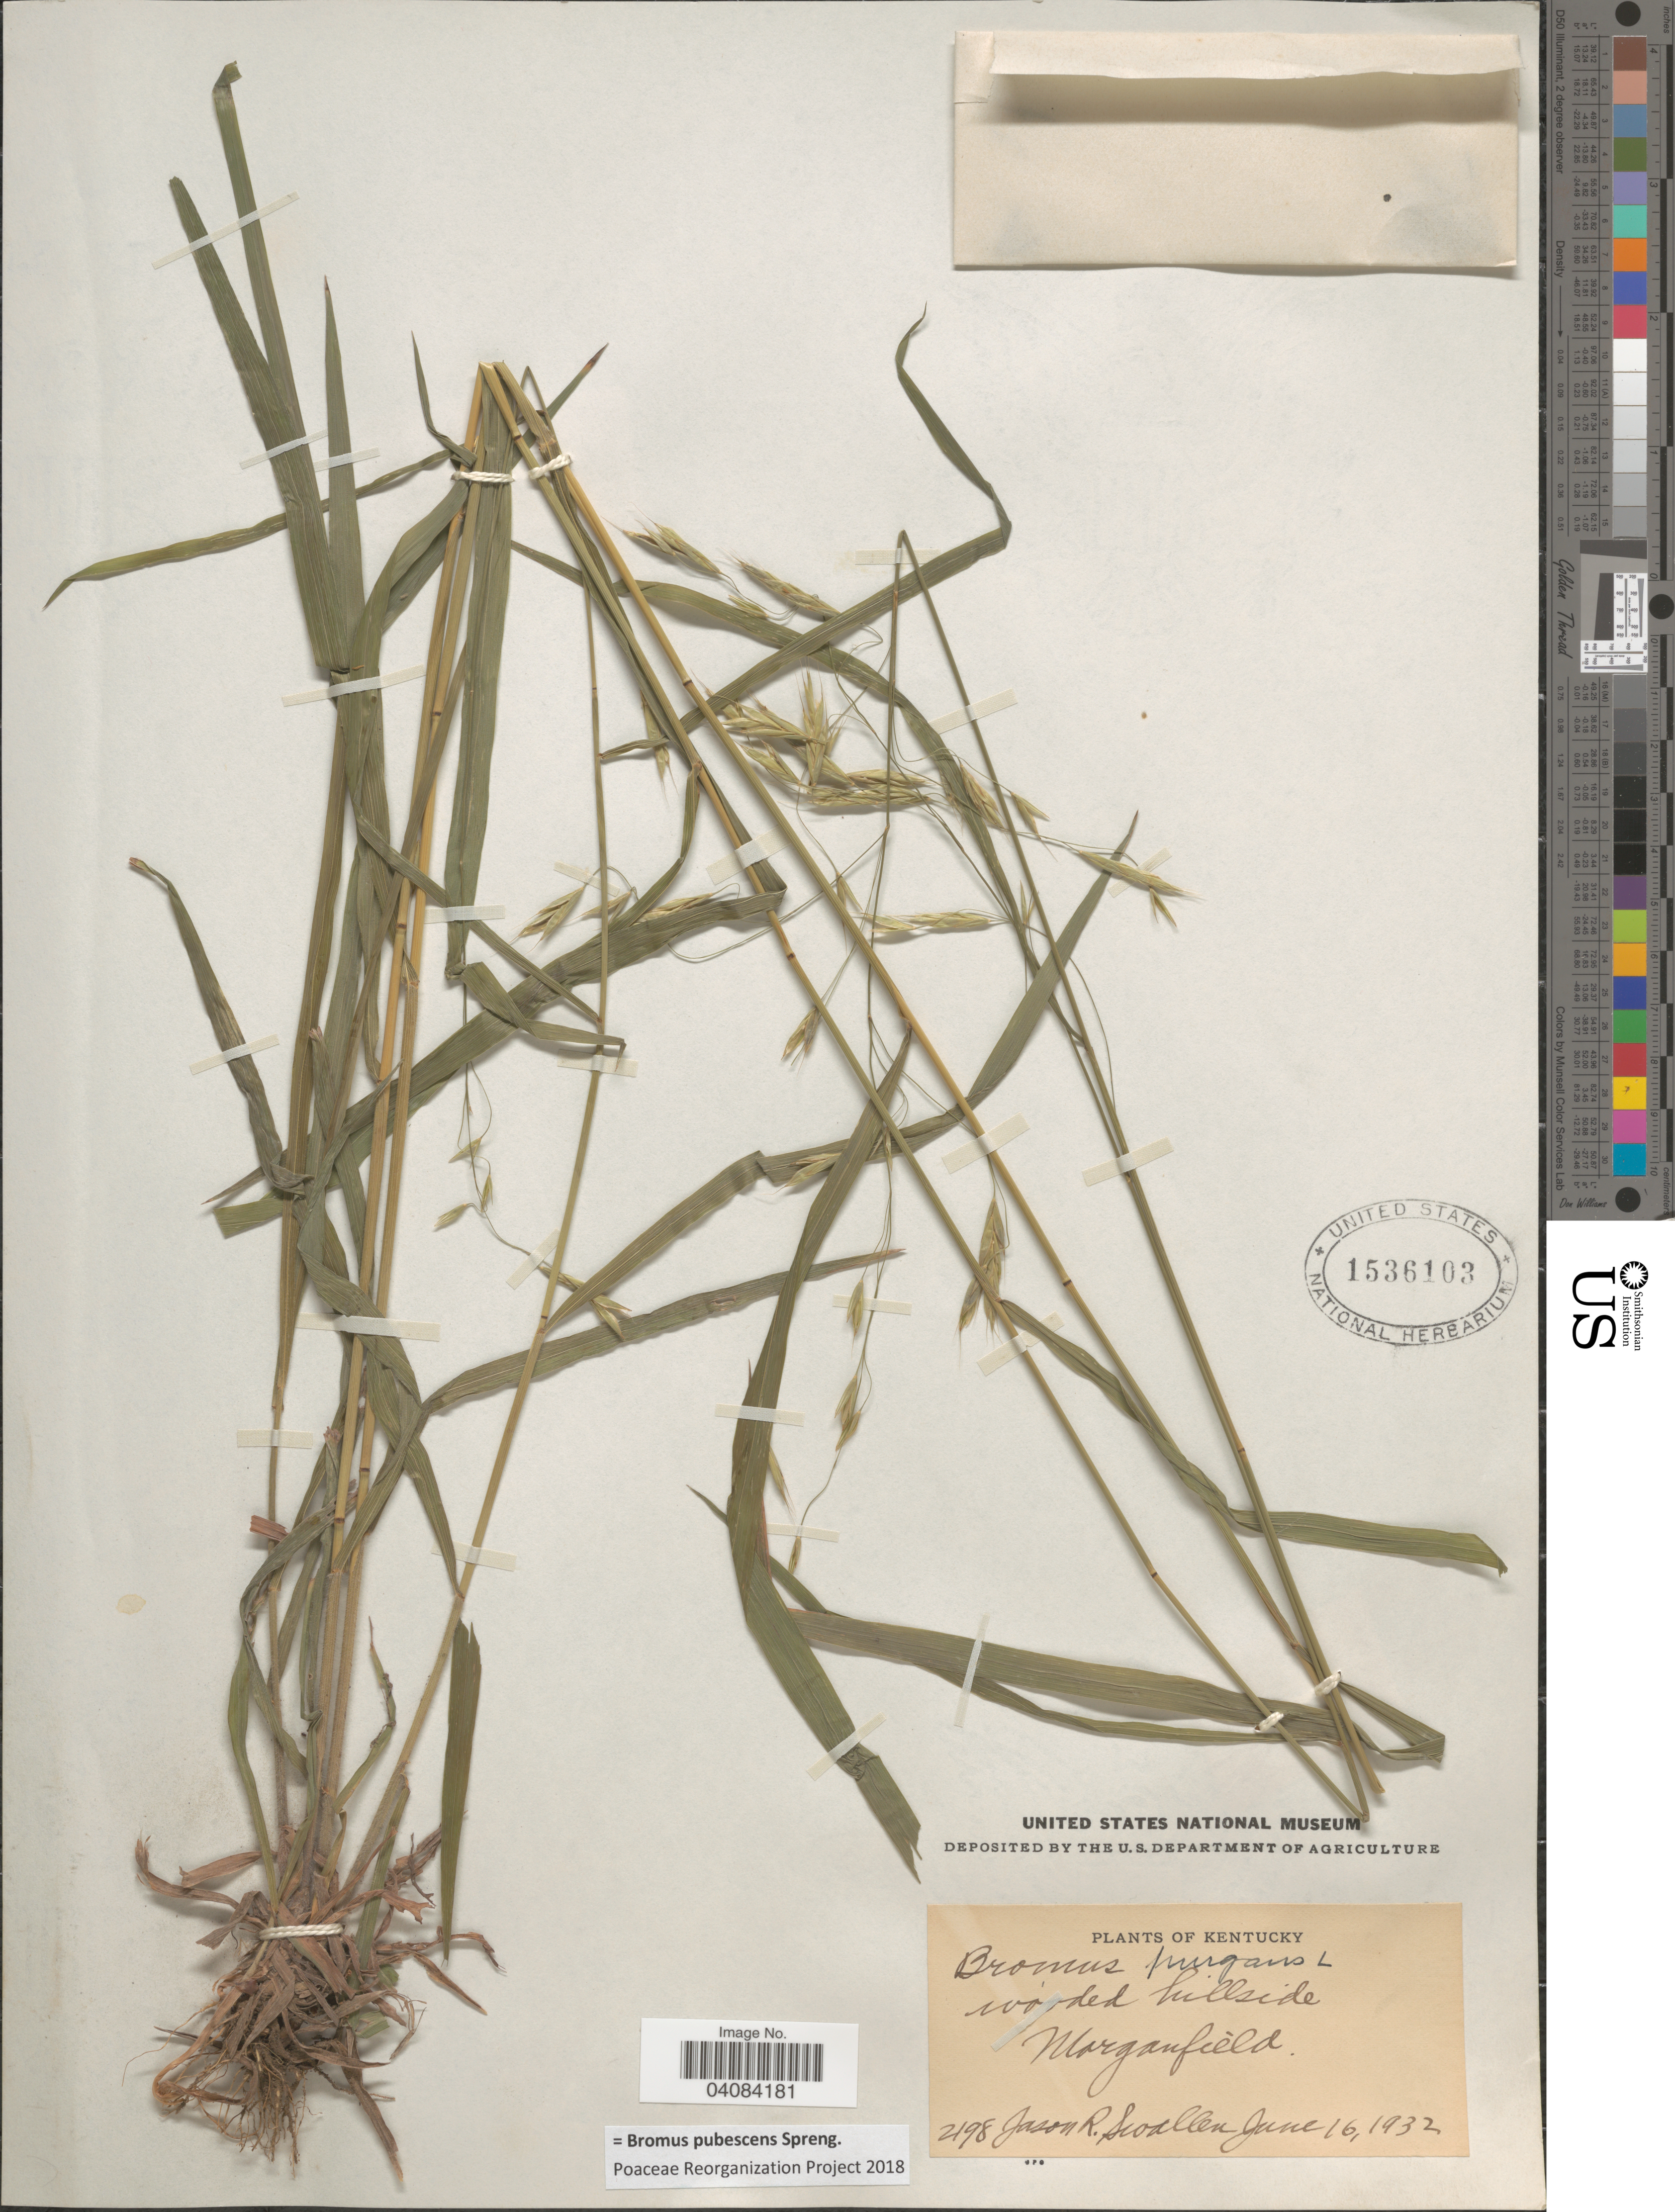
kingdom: Plantae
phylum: Tracheophyta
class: Liliopsida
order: Poales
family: Poaceae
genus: Bromus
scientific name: Bromus pubescens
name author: Muhl. ex Willd.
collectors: J. R. Swallen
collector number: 2198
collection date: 1932-06-16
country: United States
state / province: Kentucky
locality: Morganfield.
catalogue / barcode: US 1536103